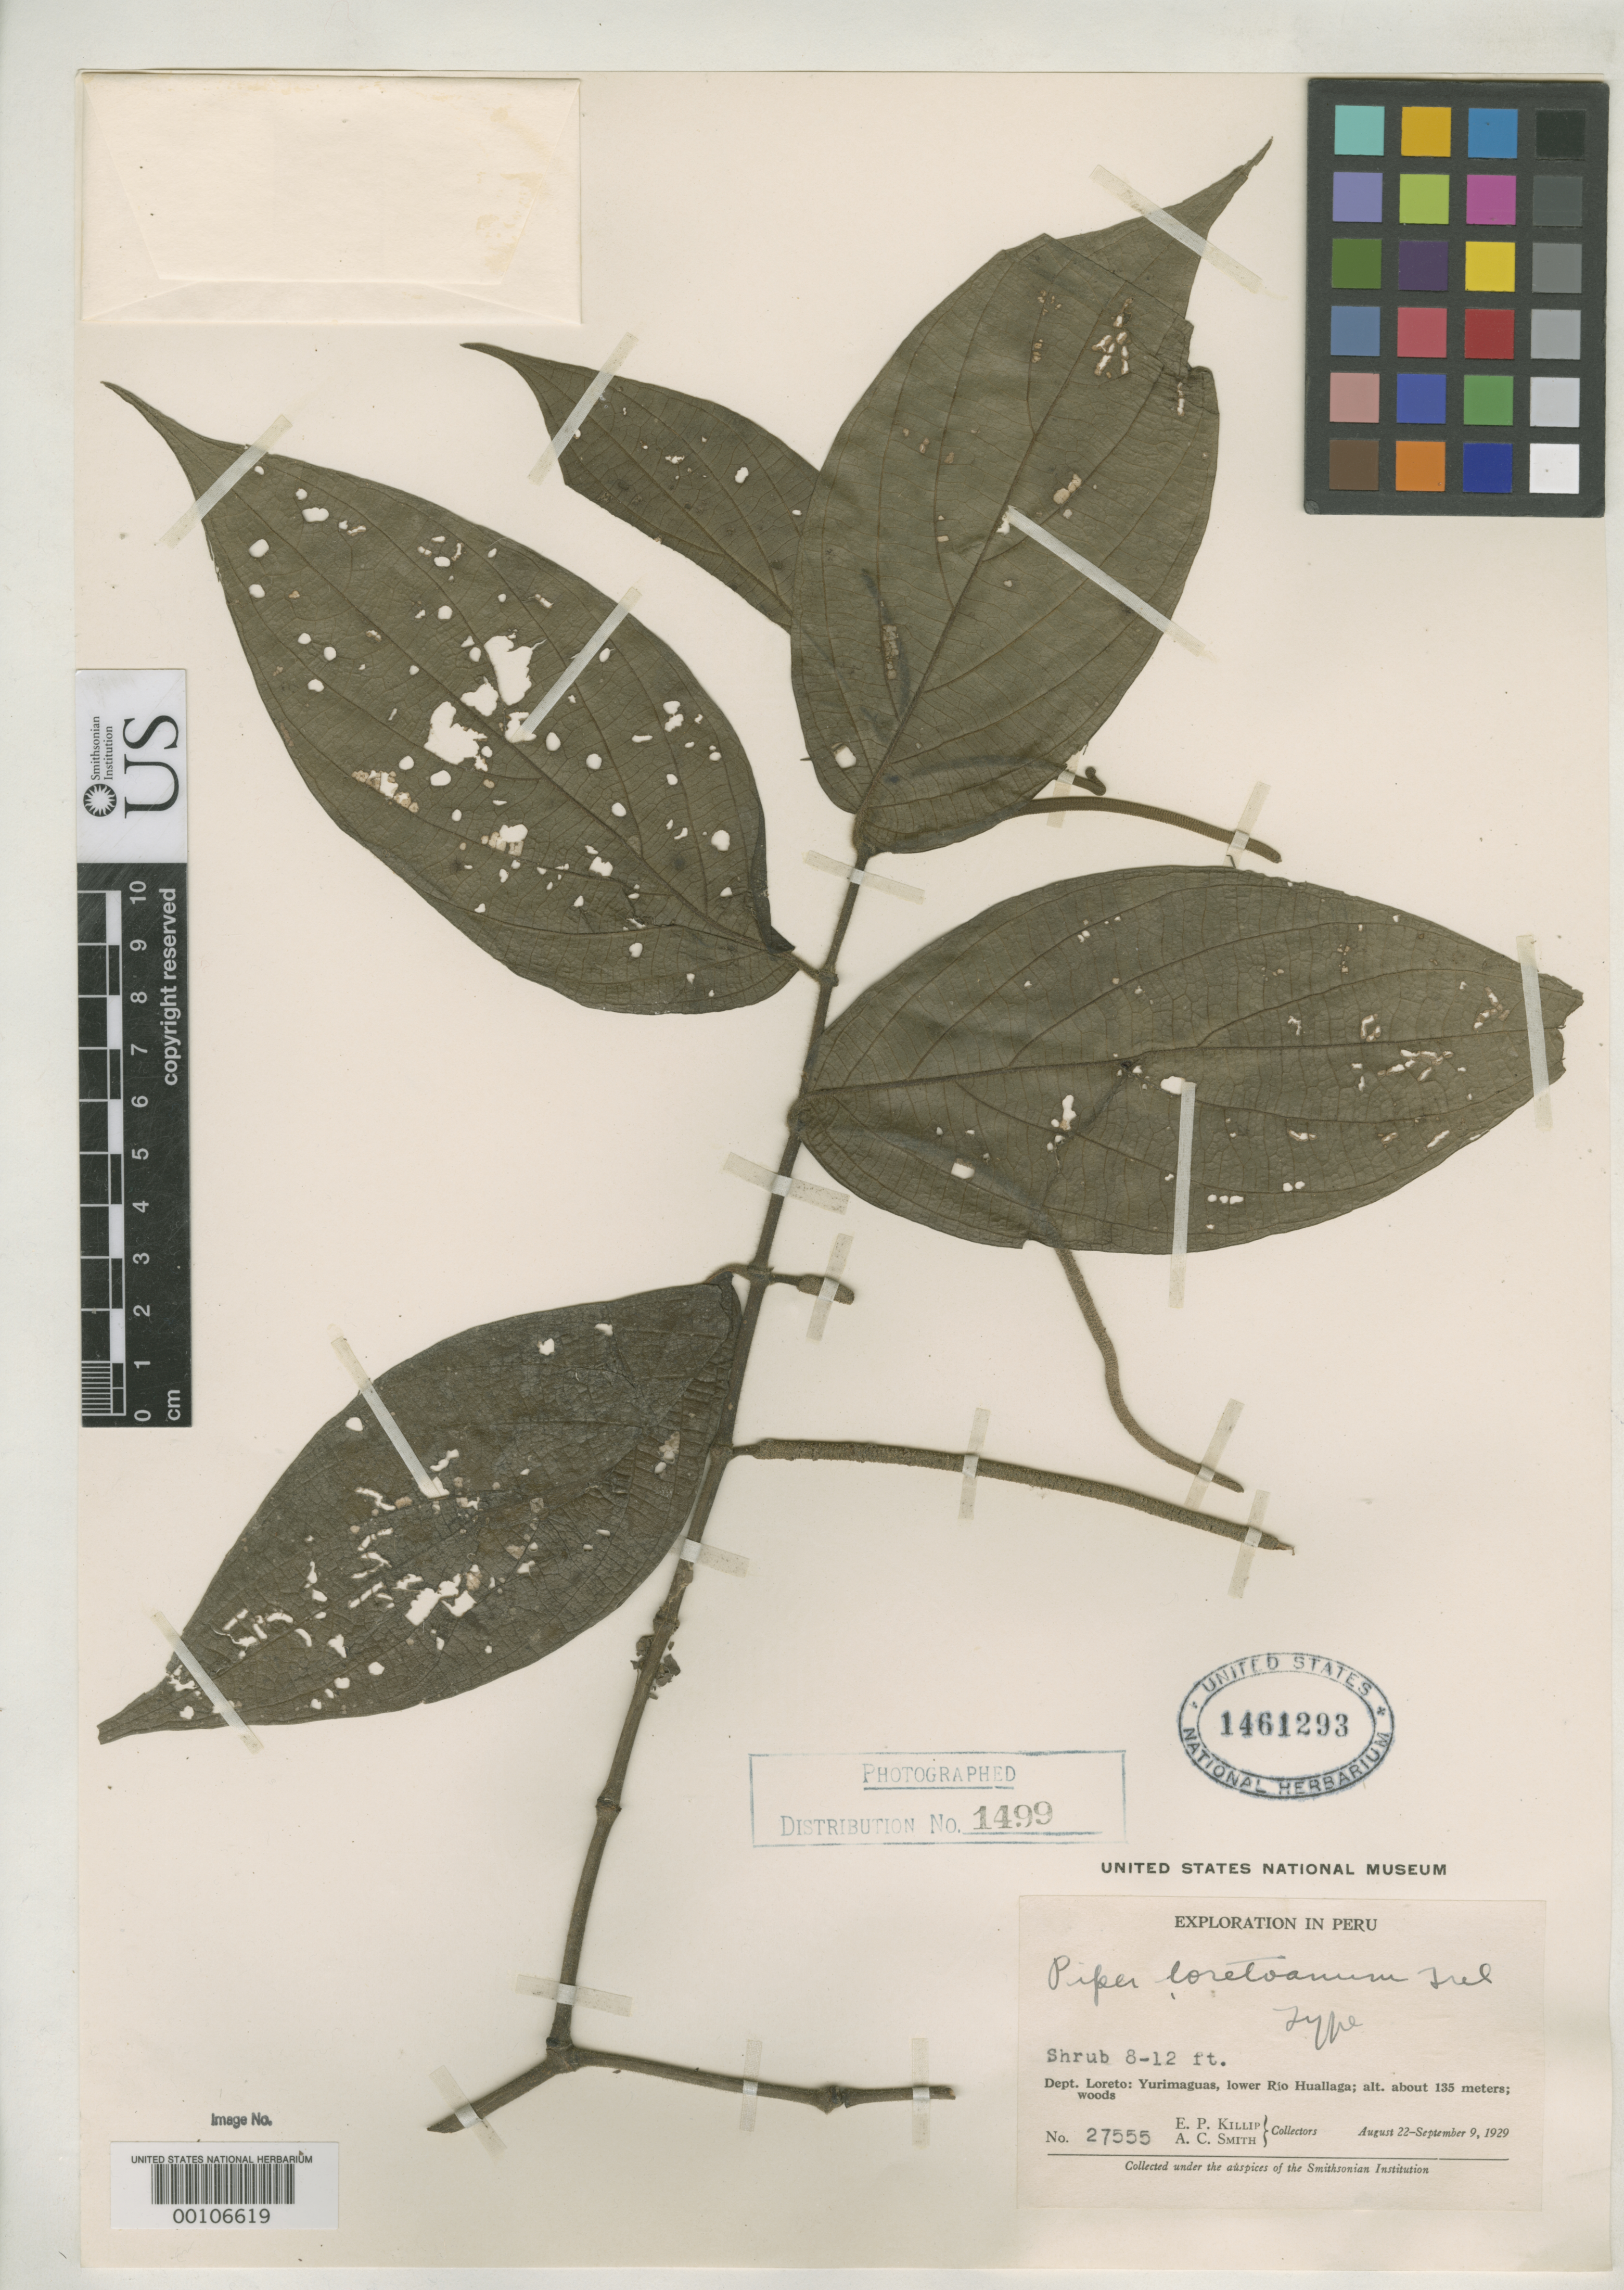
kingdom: Plantae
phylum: Tracheophyta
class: Magnoliopsida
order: Piperales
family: Piperaceae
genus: Piper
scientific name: Piper loretoanum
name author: Trel. in J.F. Macbr.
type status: Holotype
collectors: E. P. Killip & A. C. Smith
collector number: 27555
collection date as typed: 22 Aug 1929 to 09 Sep 1929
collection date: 1929-08-22/1929-09-09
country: Peru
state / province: Loreto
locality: Yurimaguas.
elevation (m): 135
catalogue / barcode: US 1461293